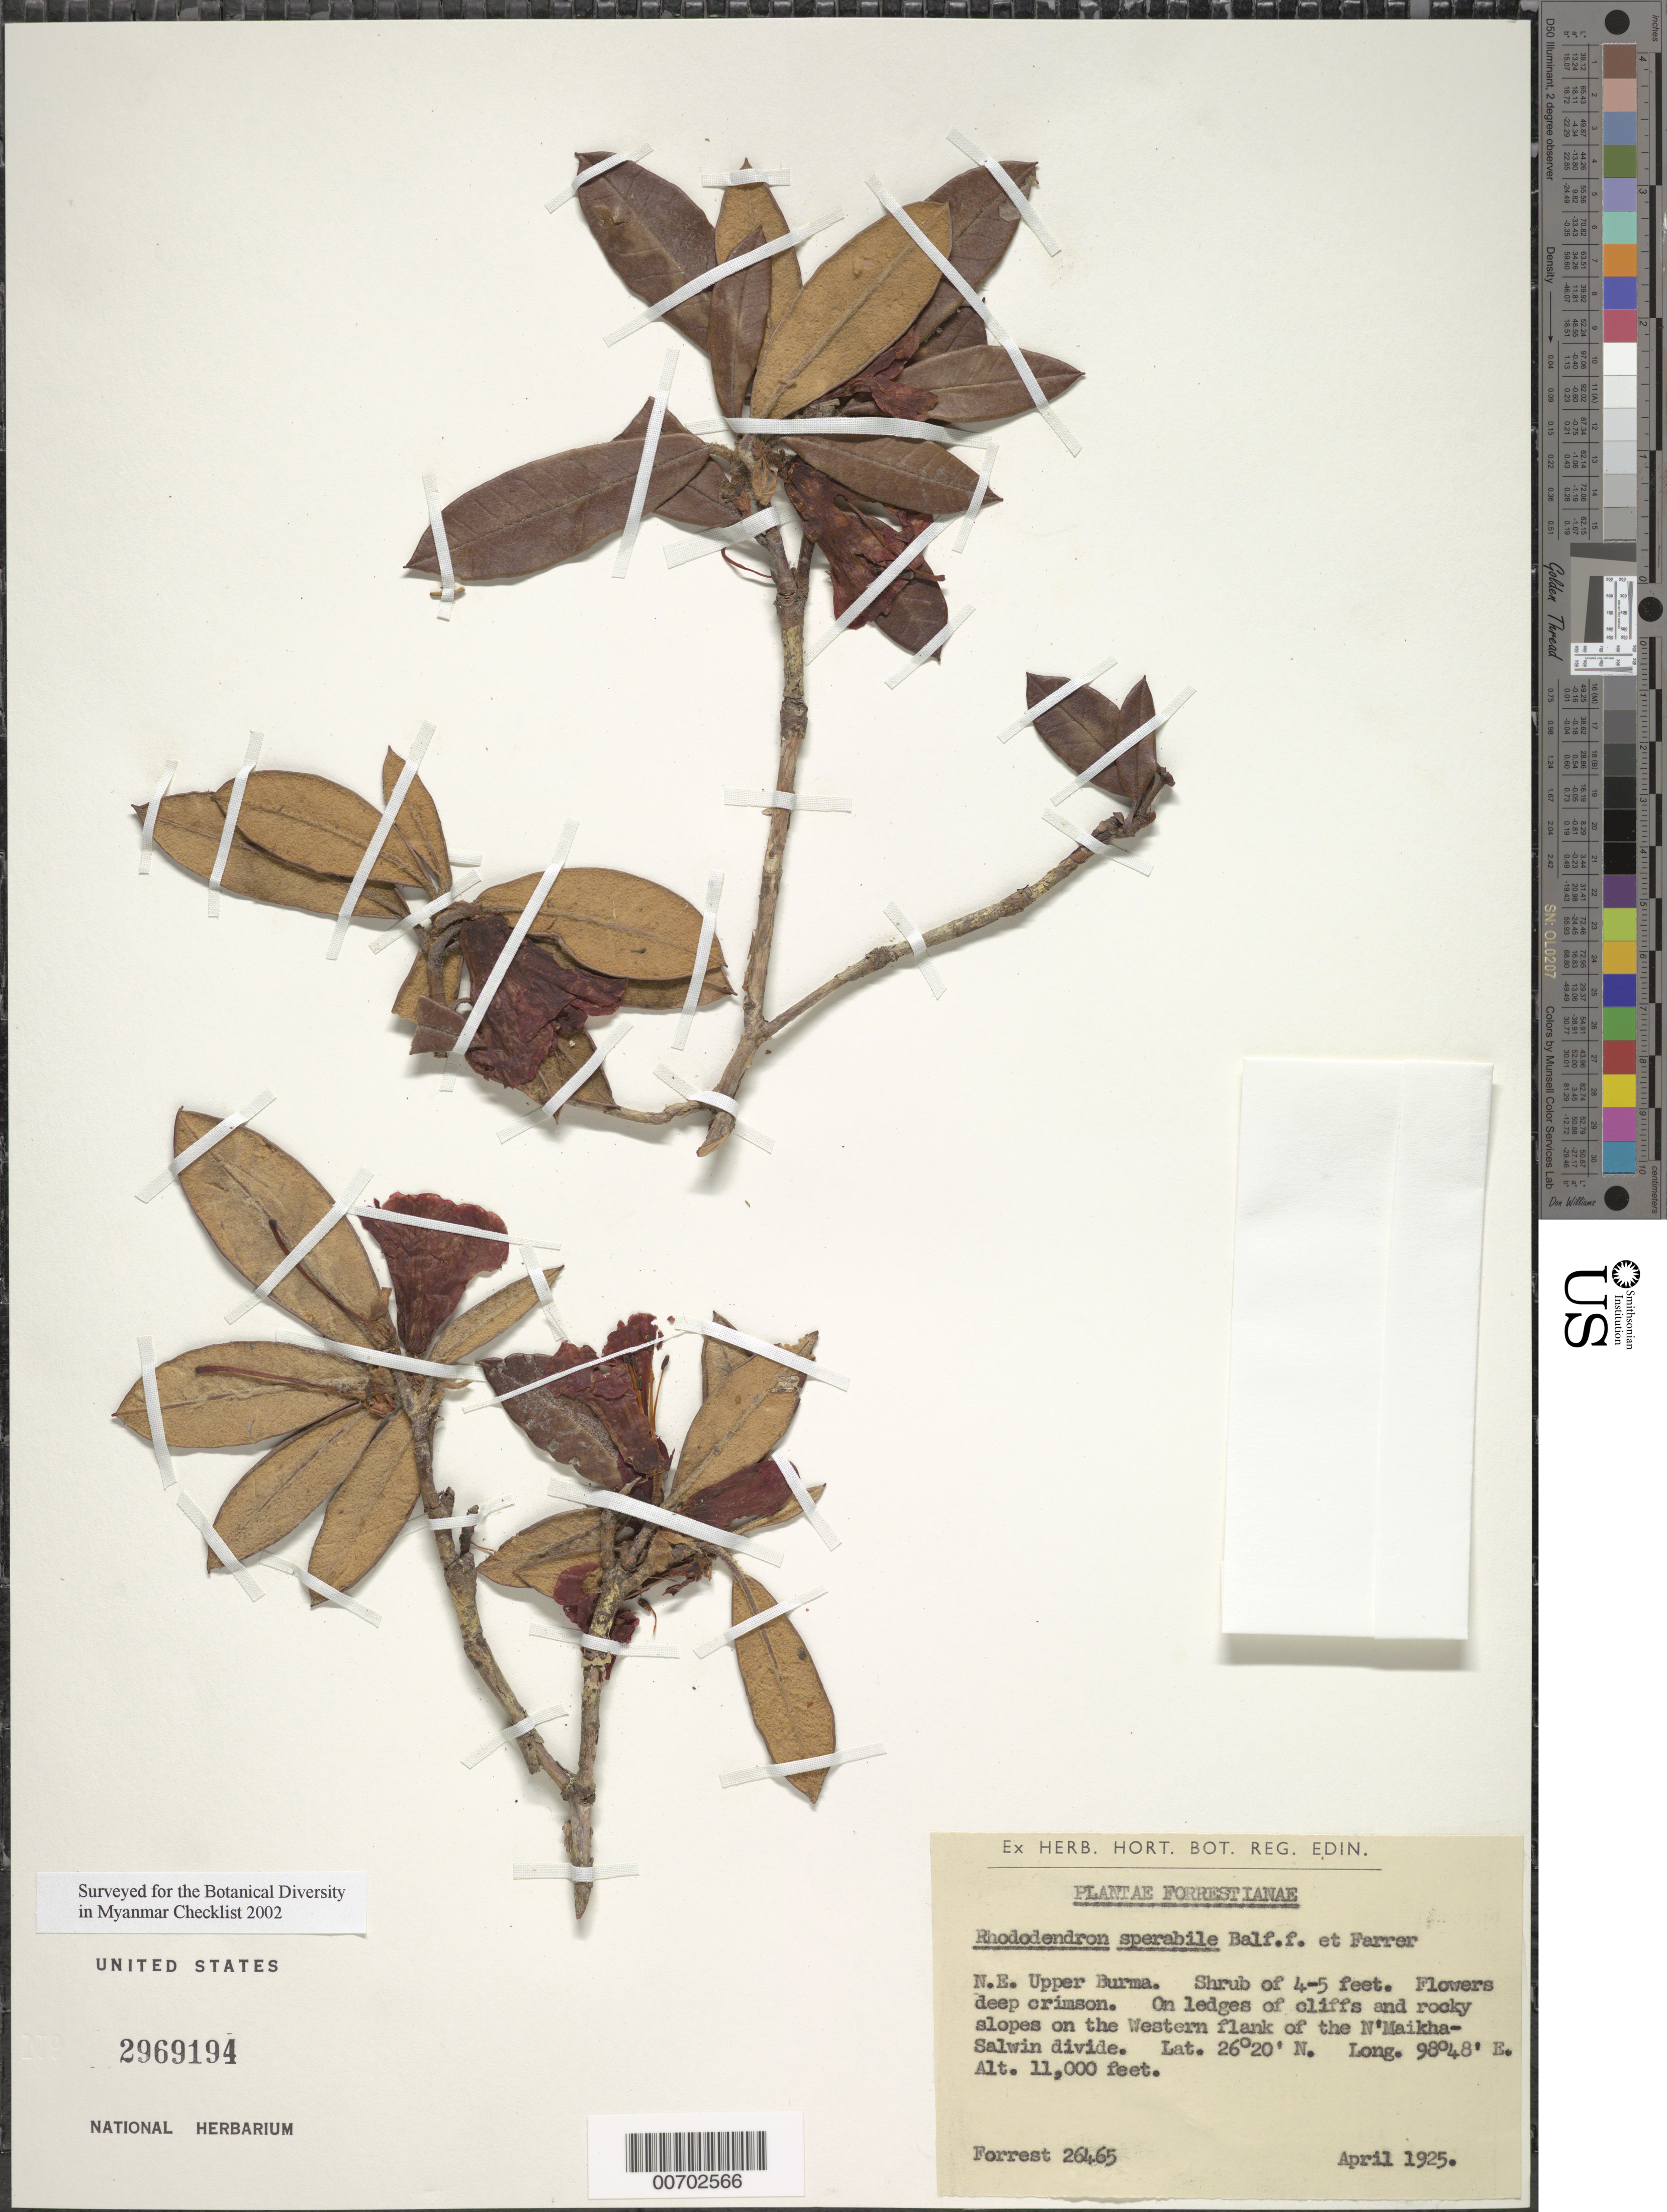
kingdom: Plantae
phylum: Tracheophyta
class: Magnoliopsida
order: Ericales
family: Ericaceae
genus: Rhododendron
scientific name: Rhododendron sperabile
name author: Balf. f. & Farrer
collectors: G. Forrest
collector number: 26465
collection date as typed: Apr 1925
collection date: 1925-04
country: Myanmar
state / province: Kachin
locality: N'Maikha-Salwin Divide, W flank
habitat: On ledges of cliffs and rocky slopes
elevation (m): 3353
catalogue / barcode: US 2969194